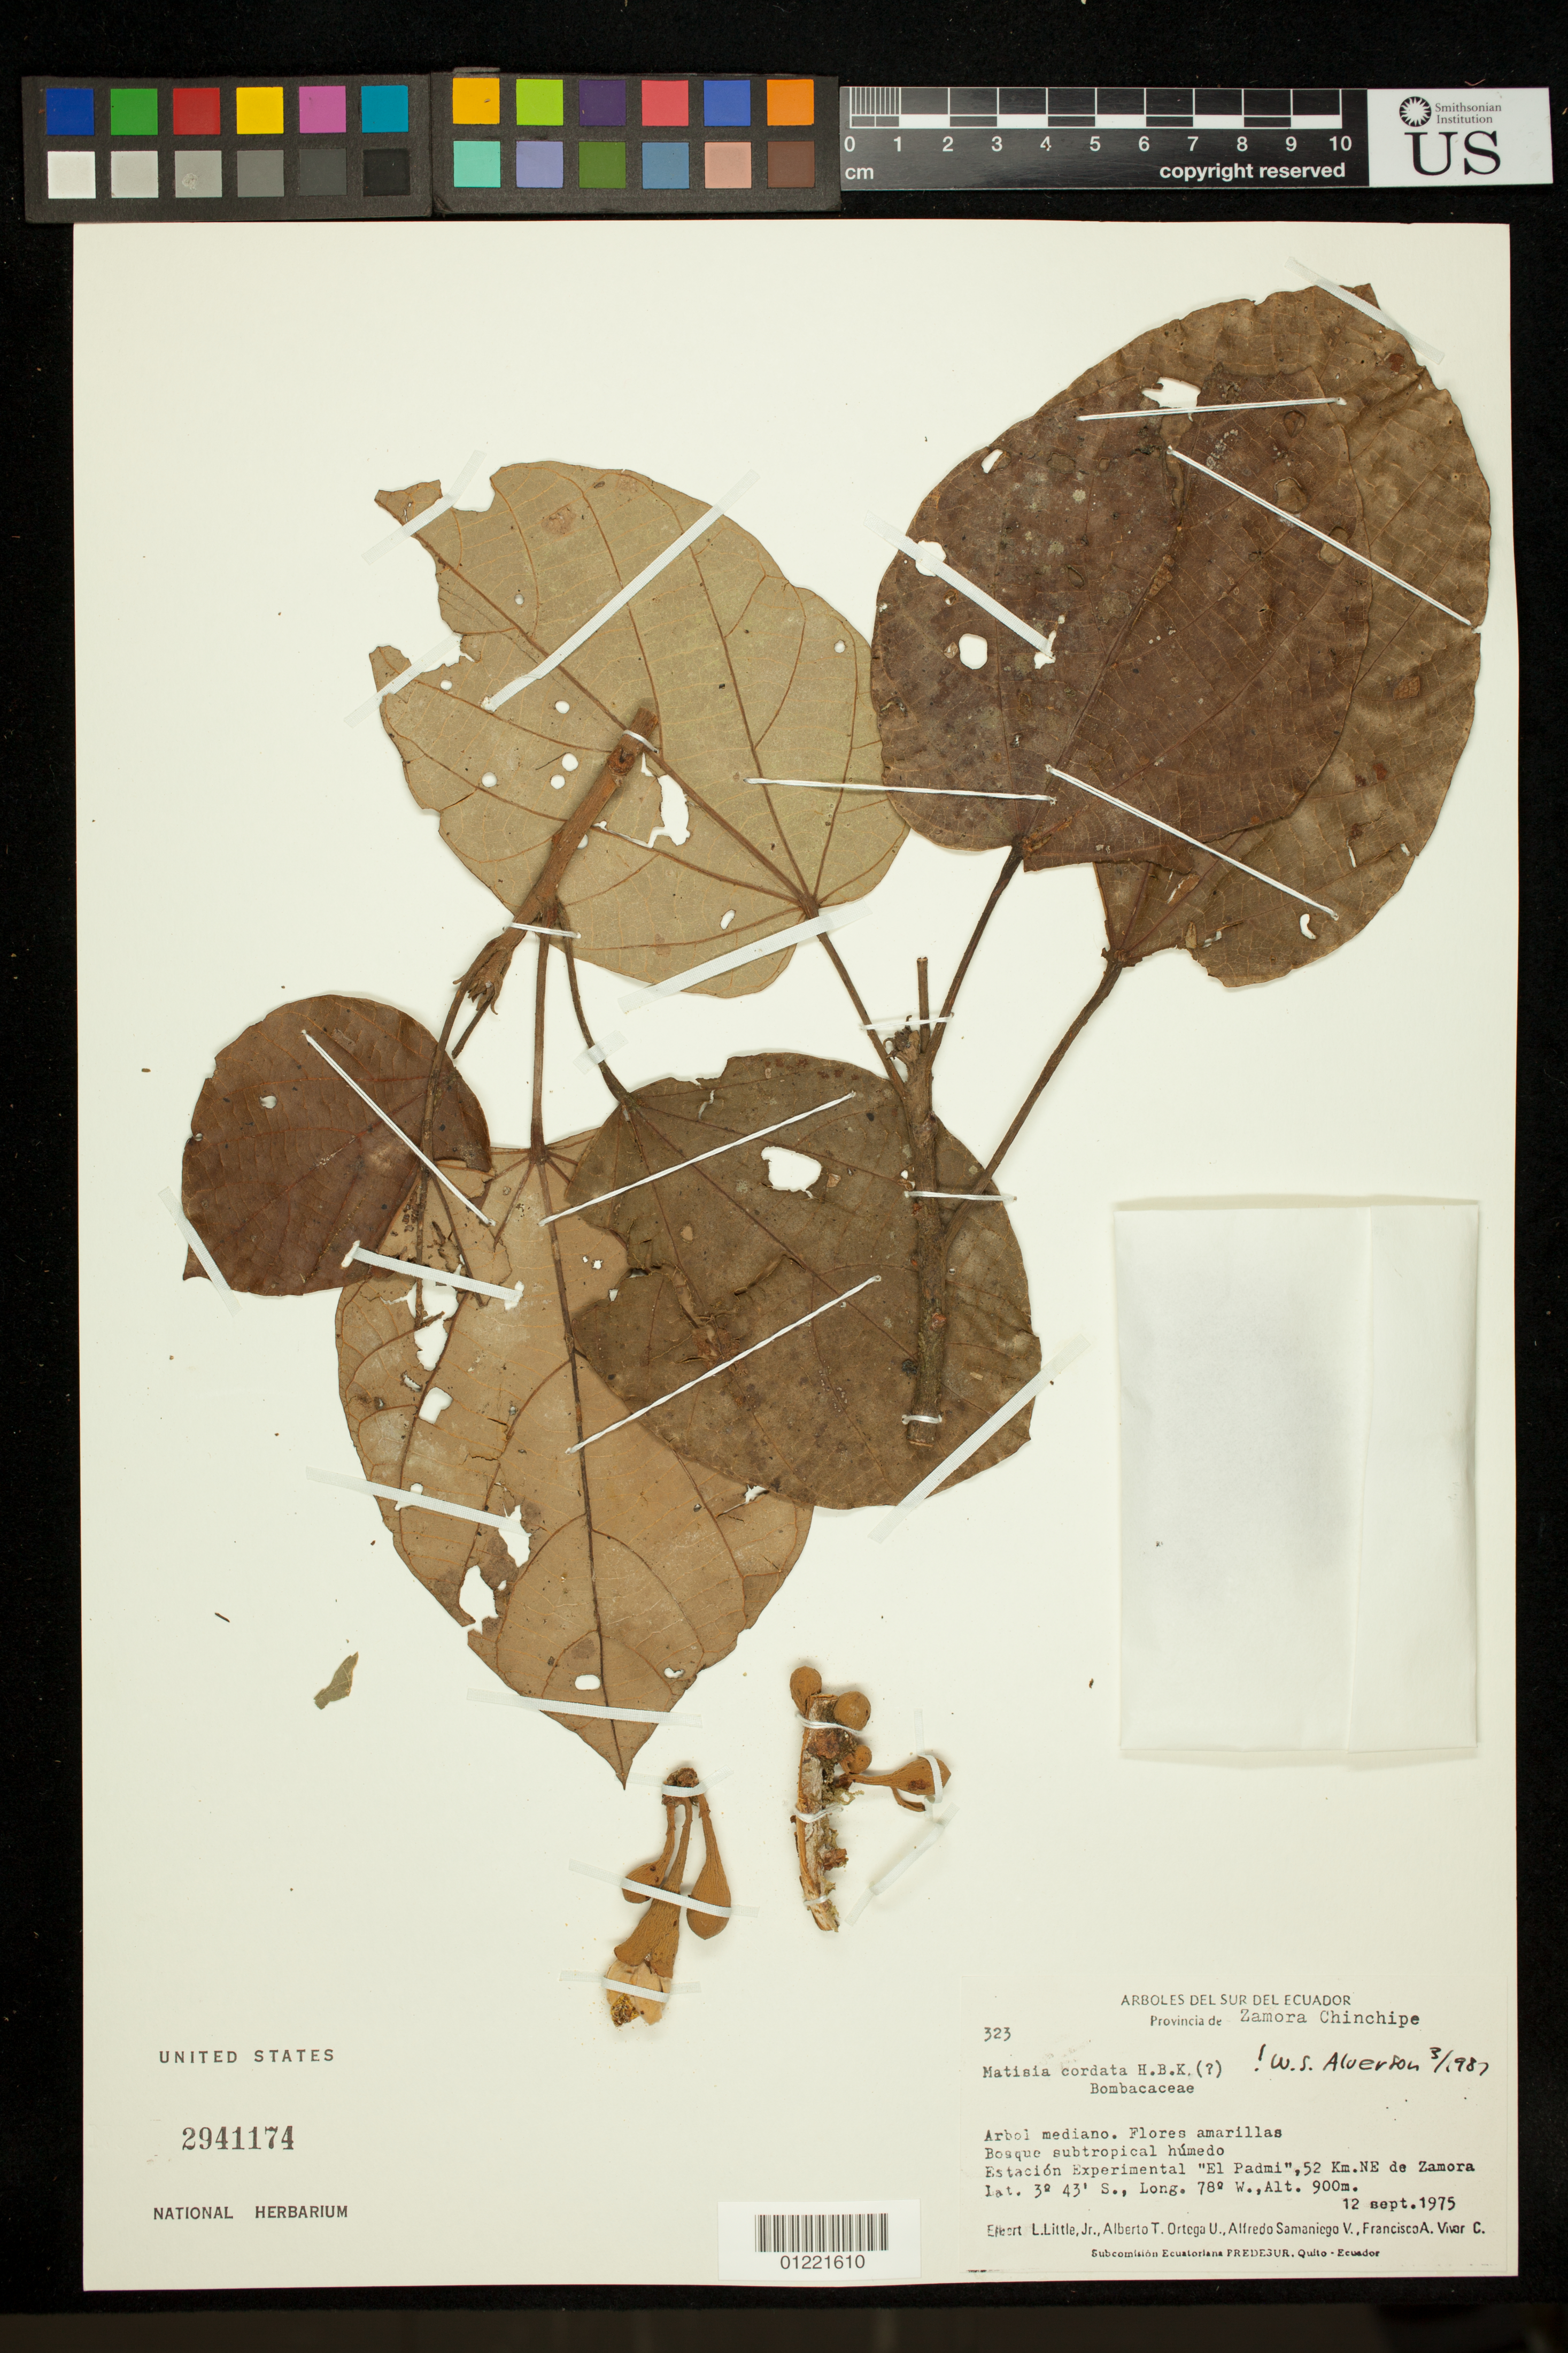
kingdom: Plantae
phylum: Tracheophyta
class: Magnoliopsida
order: Malvales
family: Malvaceae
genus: Matisia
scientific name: Matisia cordata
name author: Humb. & Bonpl.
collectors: E. L. Little, A. T. Ortega U., A. V. Samaniego & F. A. Vivar C.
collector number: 323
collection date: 1975-09-12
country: Ecuador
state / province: Zamora-Chinchipe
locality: Provincia de Zamora Chinchipe. Estacion Experimental "El Padmi", 52 Km. NE de Zamora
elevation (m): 900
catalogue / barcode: US 2941174